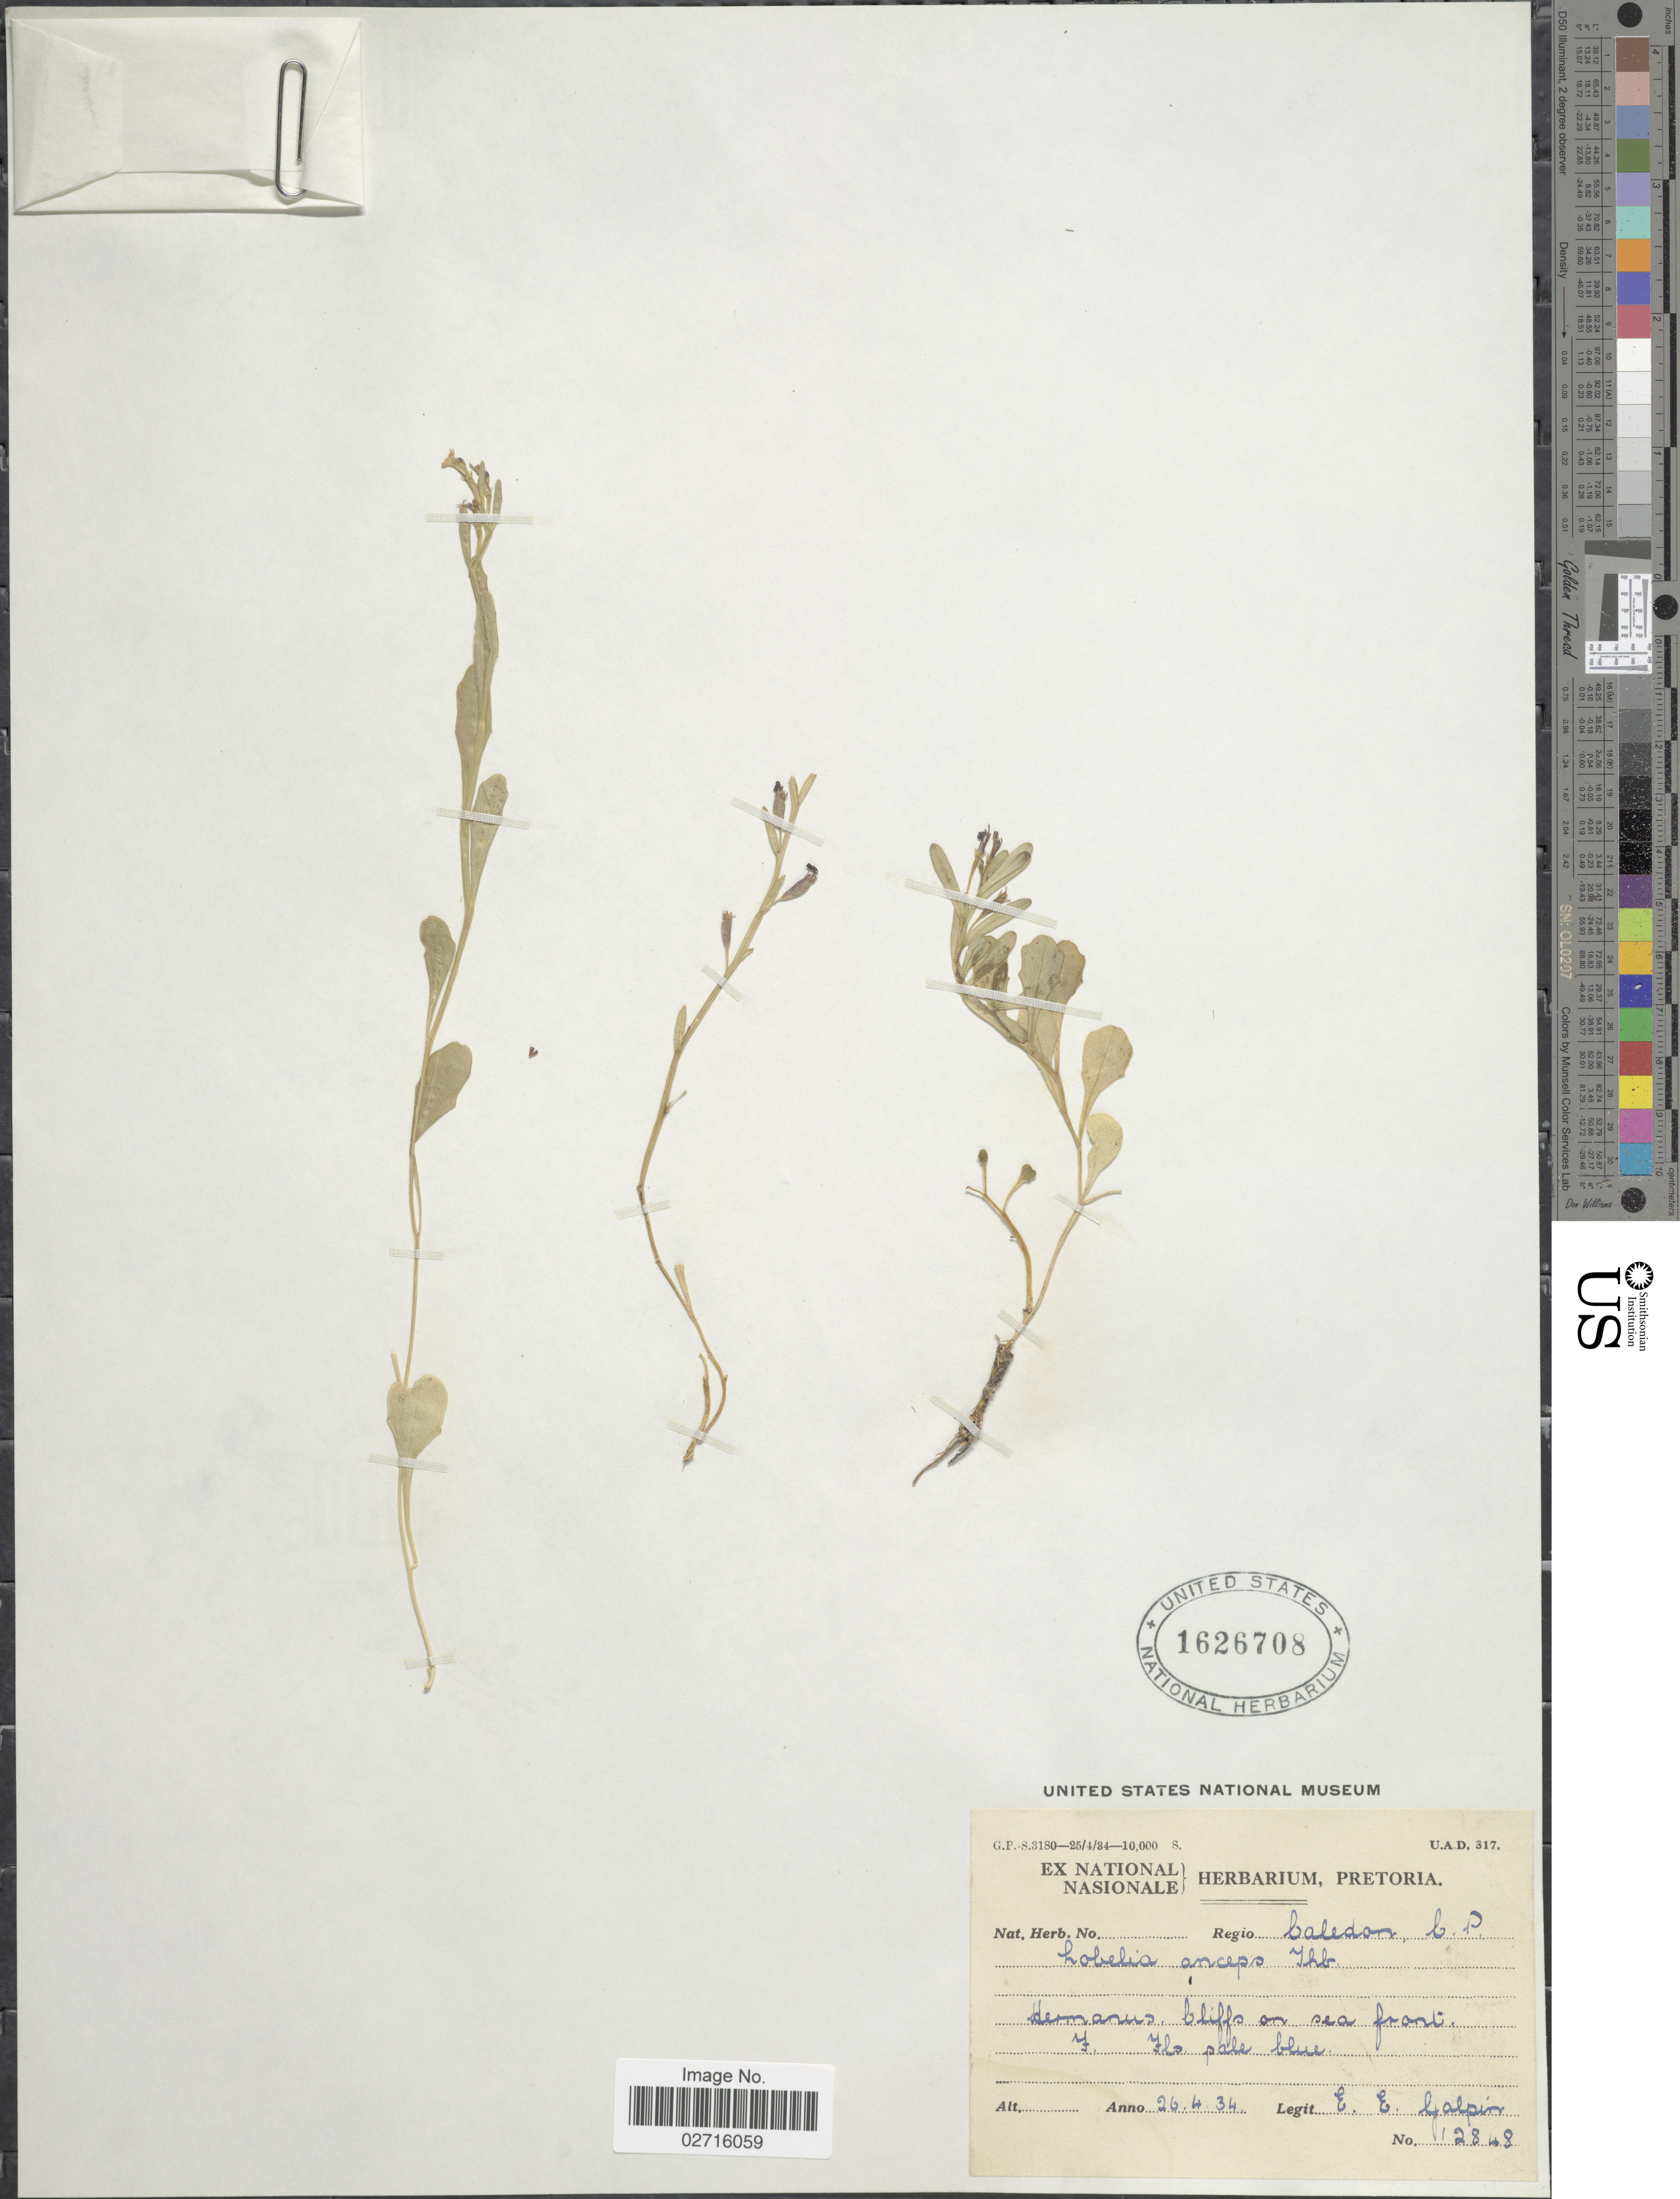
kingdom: Plantae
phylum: Tracheophyta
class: Magnoliopsida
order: Asterales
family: Campanulaceae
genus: Lobelia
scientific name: Lobelia anceps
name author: L. f.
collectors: E. Galpin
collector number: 12848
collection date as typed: Transcribed d/m/y: 26/4/34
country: South Africa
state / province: Western Cape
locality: Regio Caledon, C.P., Hermans Cliffs on sea front.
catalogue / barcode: US 1626708